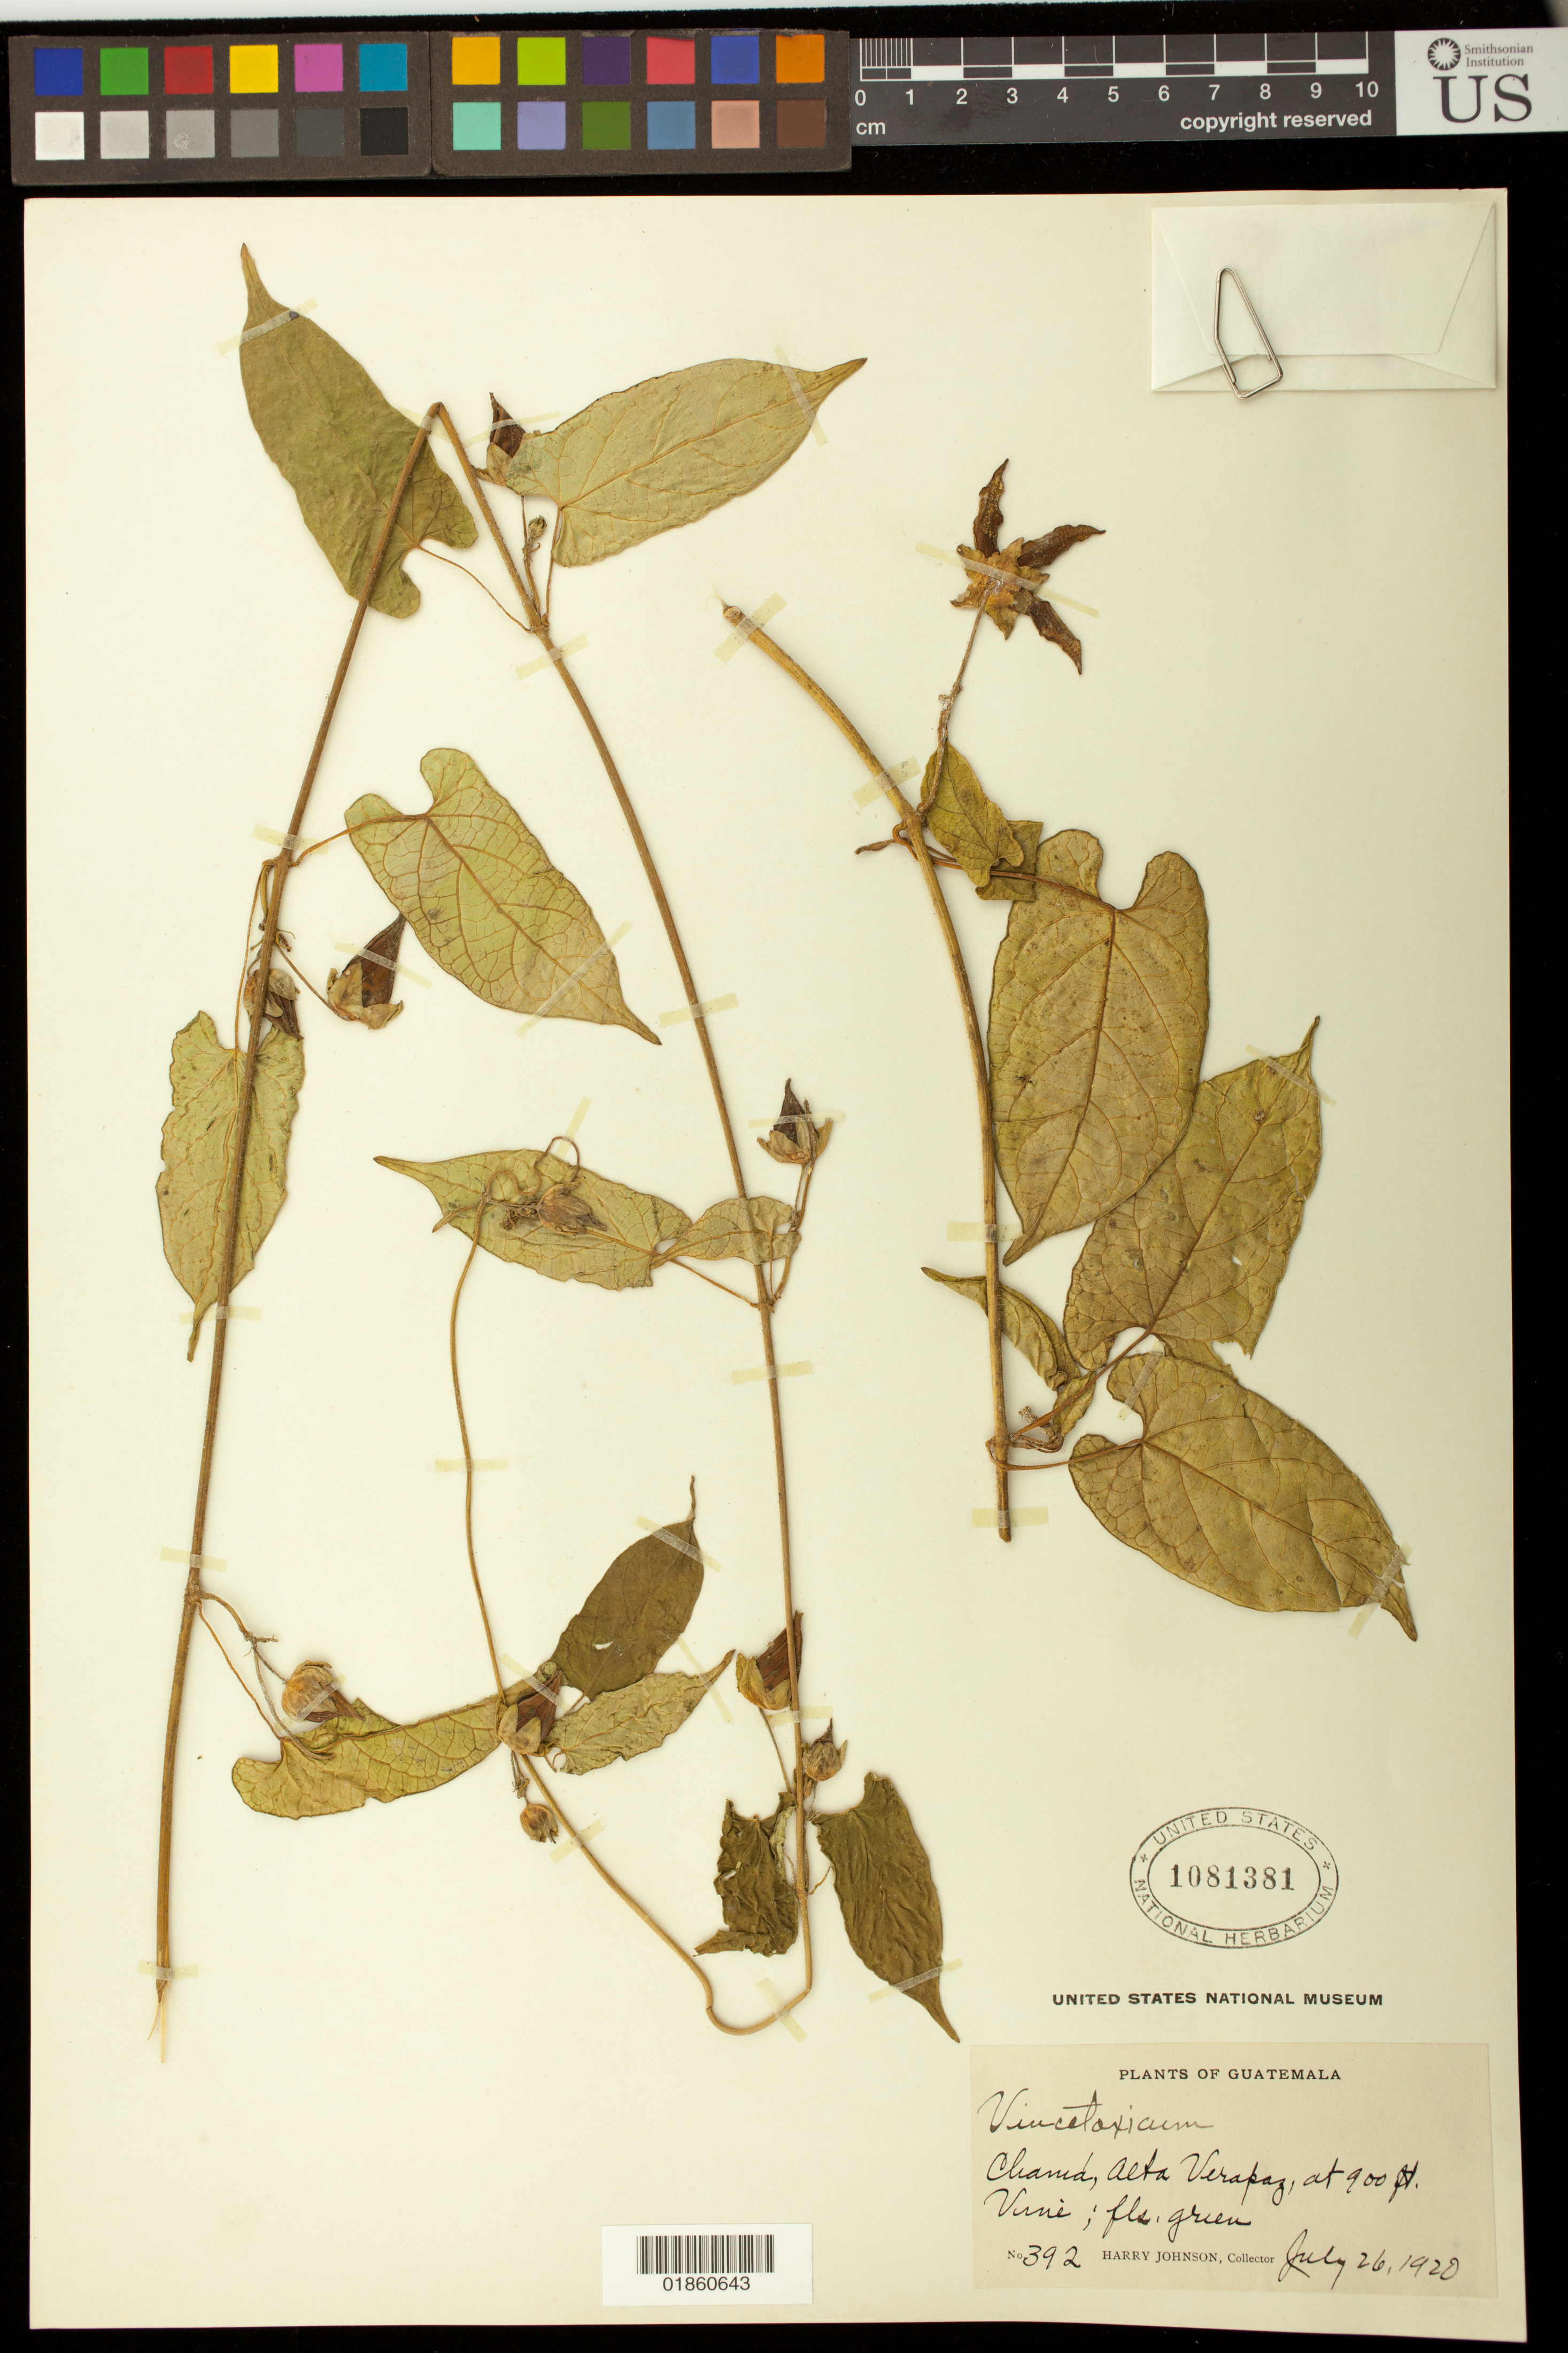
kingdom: Plantae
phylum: Tracheophyta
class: Magnoliopsida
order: Gentianales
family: Apocynaceae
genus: Gonolobus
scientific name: Gonolobus erianthus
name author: Decne.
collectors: H. Johnson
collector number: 392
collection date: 1920-07-26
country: Guatemala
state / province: Alta Verapaz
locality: Chama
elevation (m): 274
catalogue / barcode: US 1081381